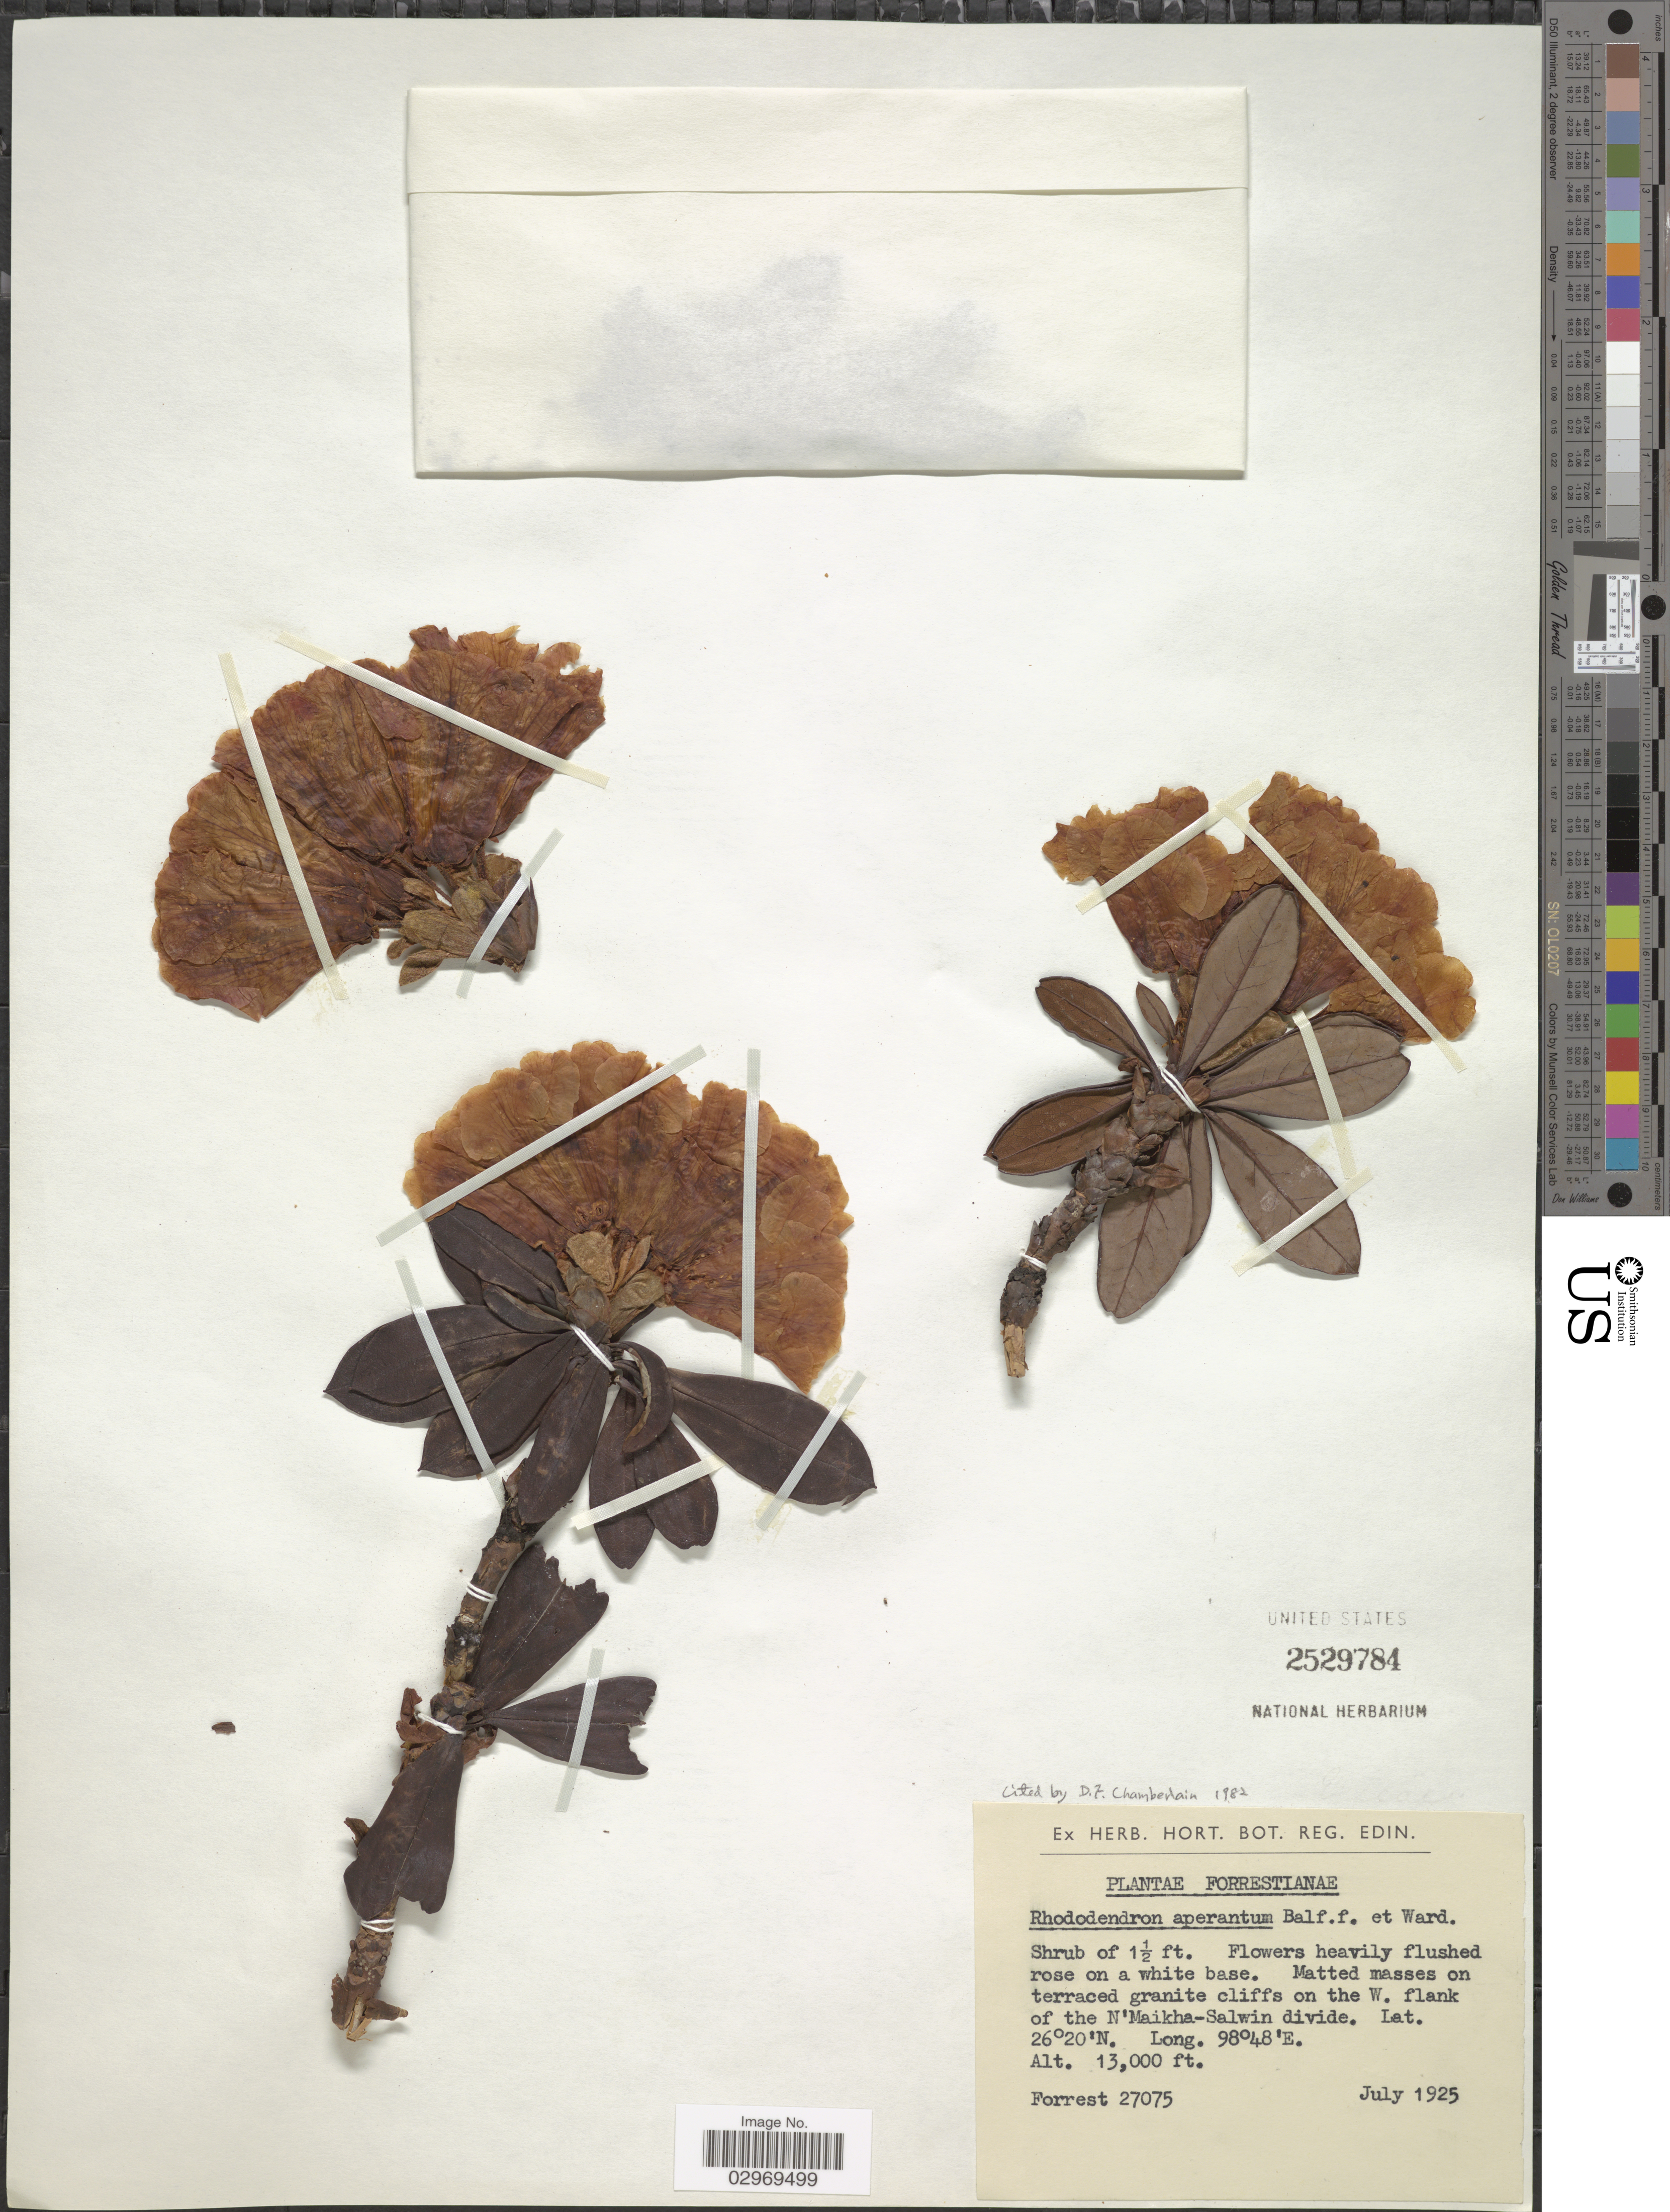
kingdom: Plantae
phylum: Tracheophyta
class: Magnoliopsida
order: Ericales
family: Ericaceae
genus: Rhododendron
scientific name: Rhododendron aperantum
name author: Balf. f. & Ward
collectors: -. Forrest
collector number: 27075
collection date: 1925-07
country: Myanmar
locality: Matted masses on terraced granite cliffs on the W. flank of the N'Maikha-Salwin divide.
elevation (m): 3962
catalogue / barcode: US 2529784